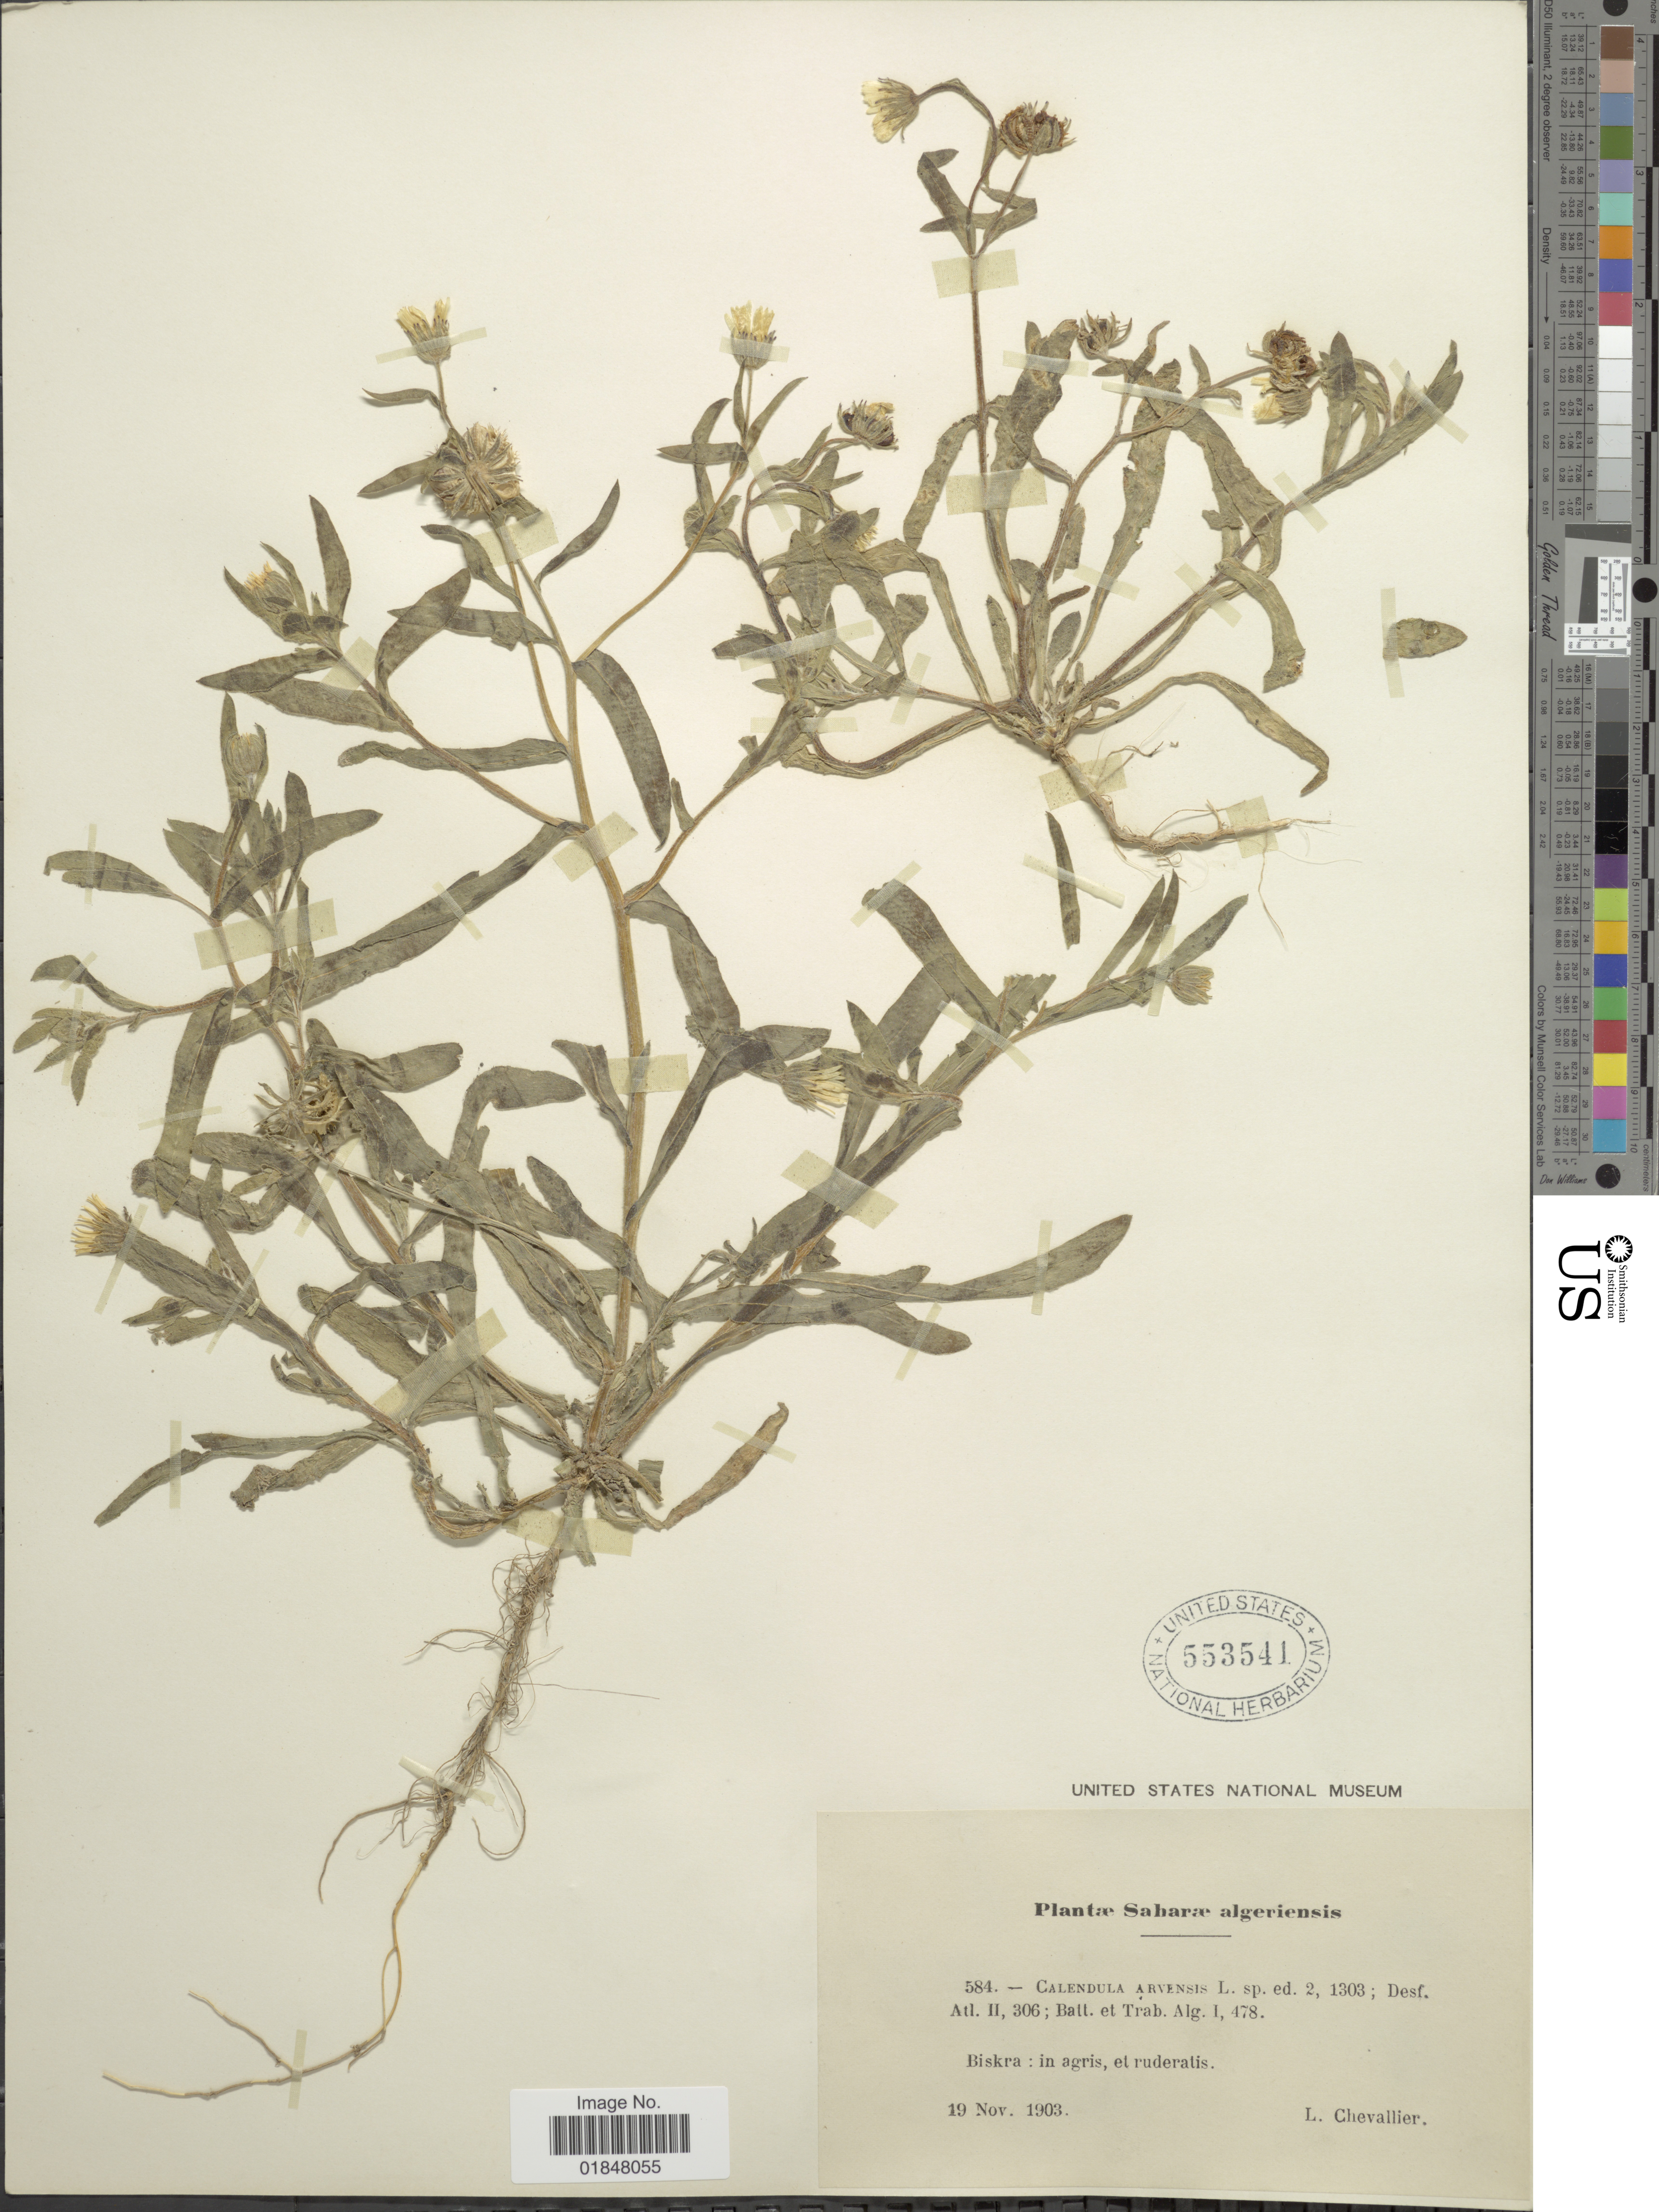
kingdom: Plantae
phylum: Tracheophyta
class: Magnoliopsida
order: Asterales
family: Asteraceae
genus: Calendula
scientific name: Calendula arvensis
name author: L.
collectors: L. Chevallier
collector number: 584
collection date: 1903-11-19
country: Algeria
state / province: Biskra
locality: Saharae algeriensis, in agris, et ruderatis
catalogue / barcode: US 553541